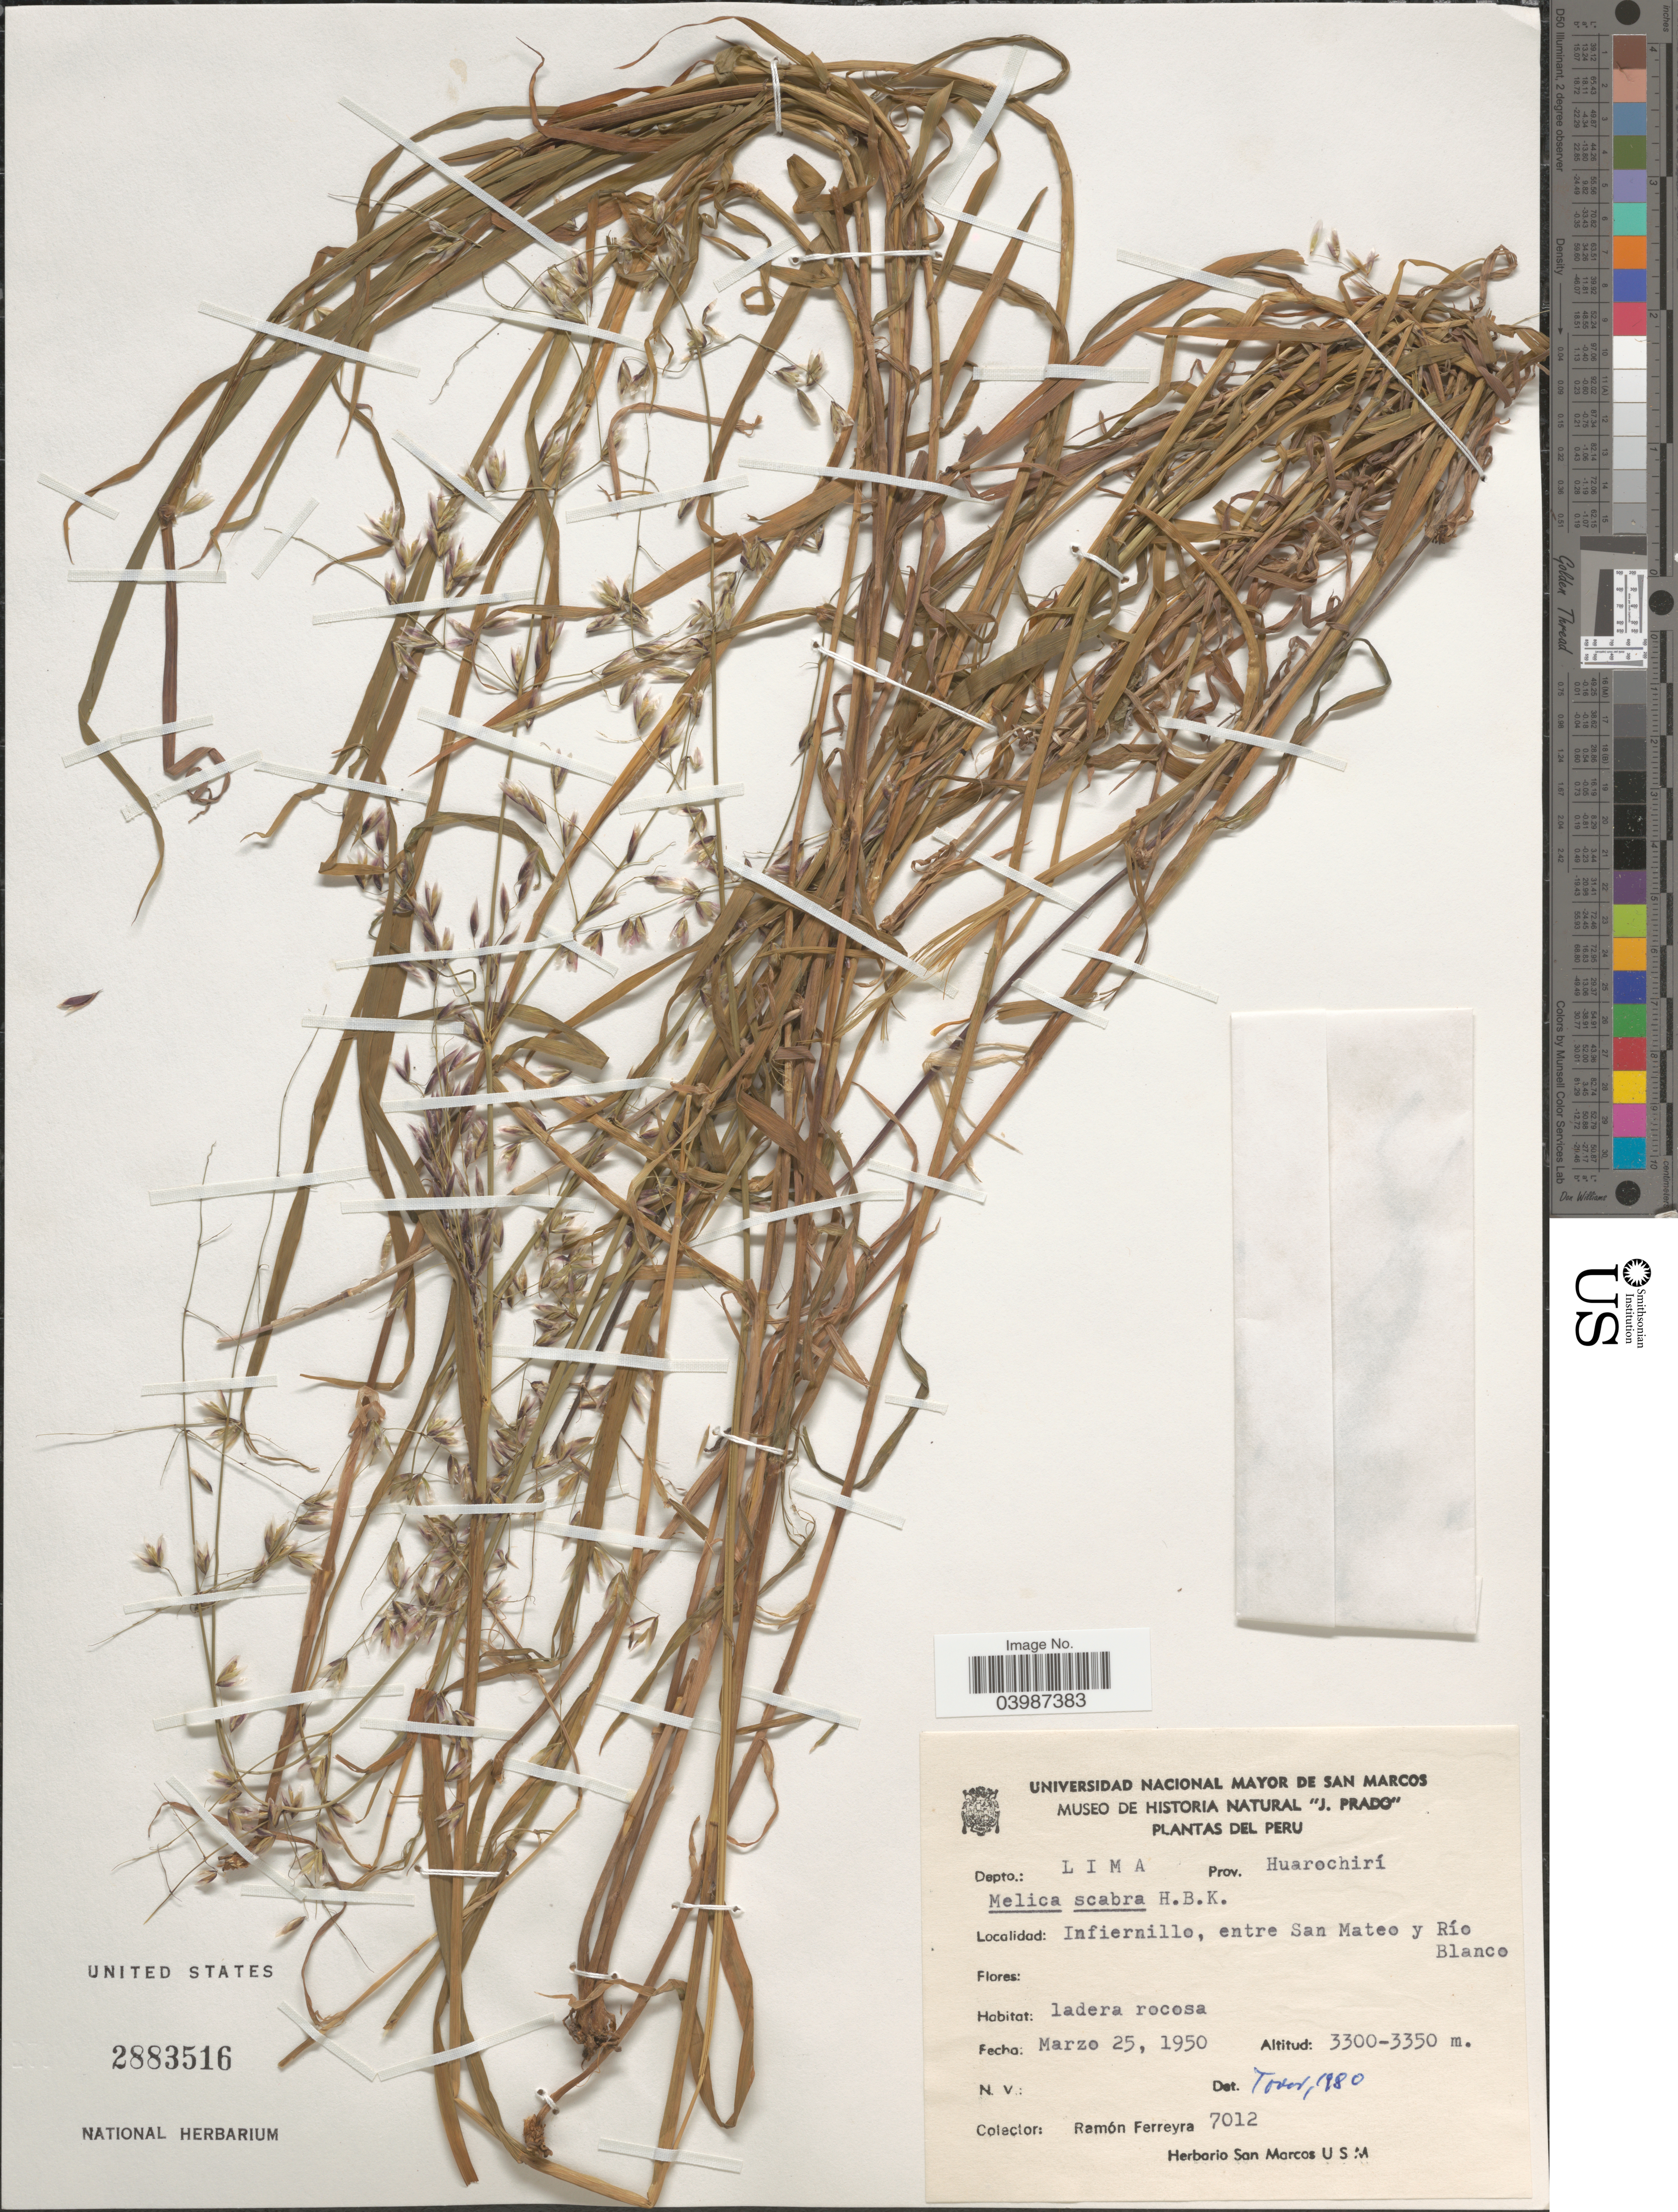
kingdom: Plantae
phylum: Tracheophyta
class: Liliopsida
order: Poales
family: Poaceae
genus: Melica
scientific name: Melica scabra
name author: Kunth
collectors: R. A. Ferreyra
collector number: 7012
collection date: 1950-03-25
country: Peru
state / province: Lima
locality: Depto.: Lima. Prov. Huarochirí. Infiernillo, entre San Mateo y Río Blanco.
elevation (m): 3300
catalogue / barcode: US 2883516